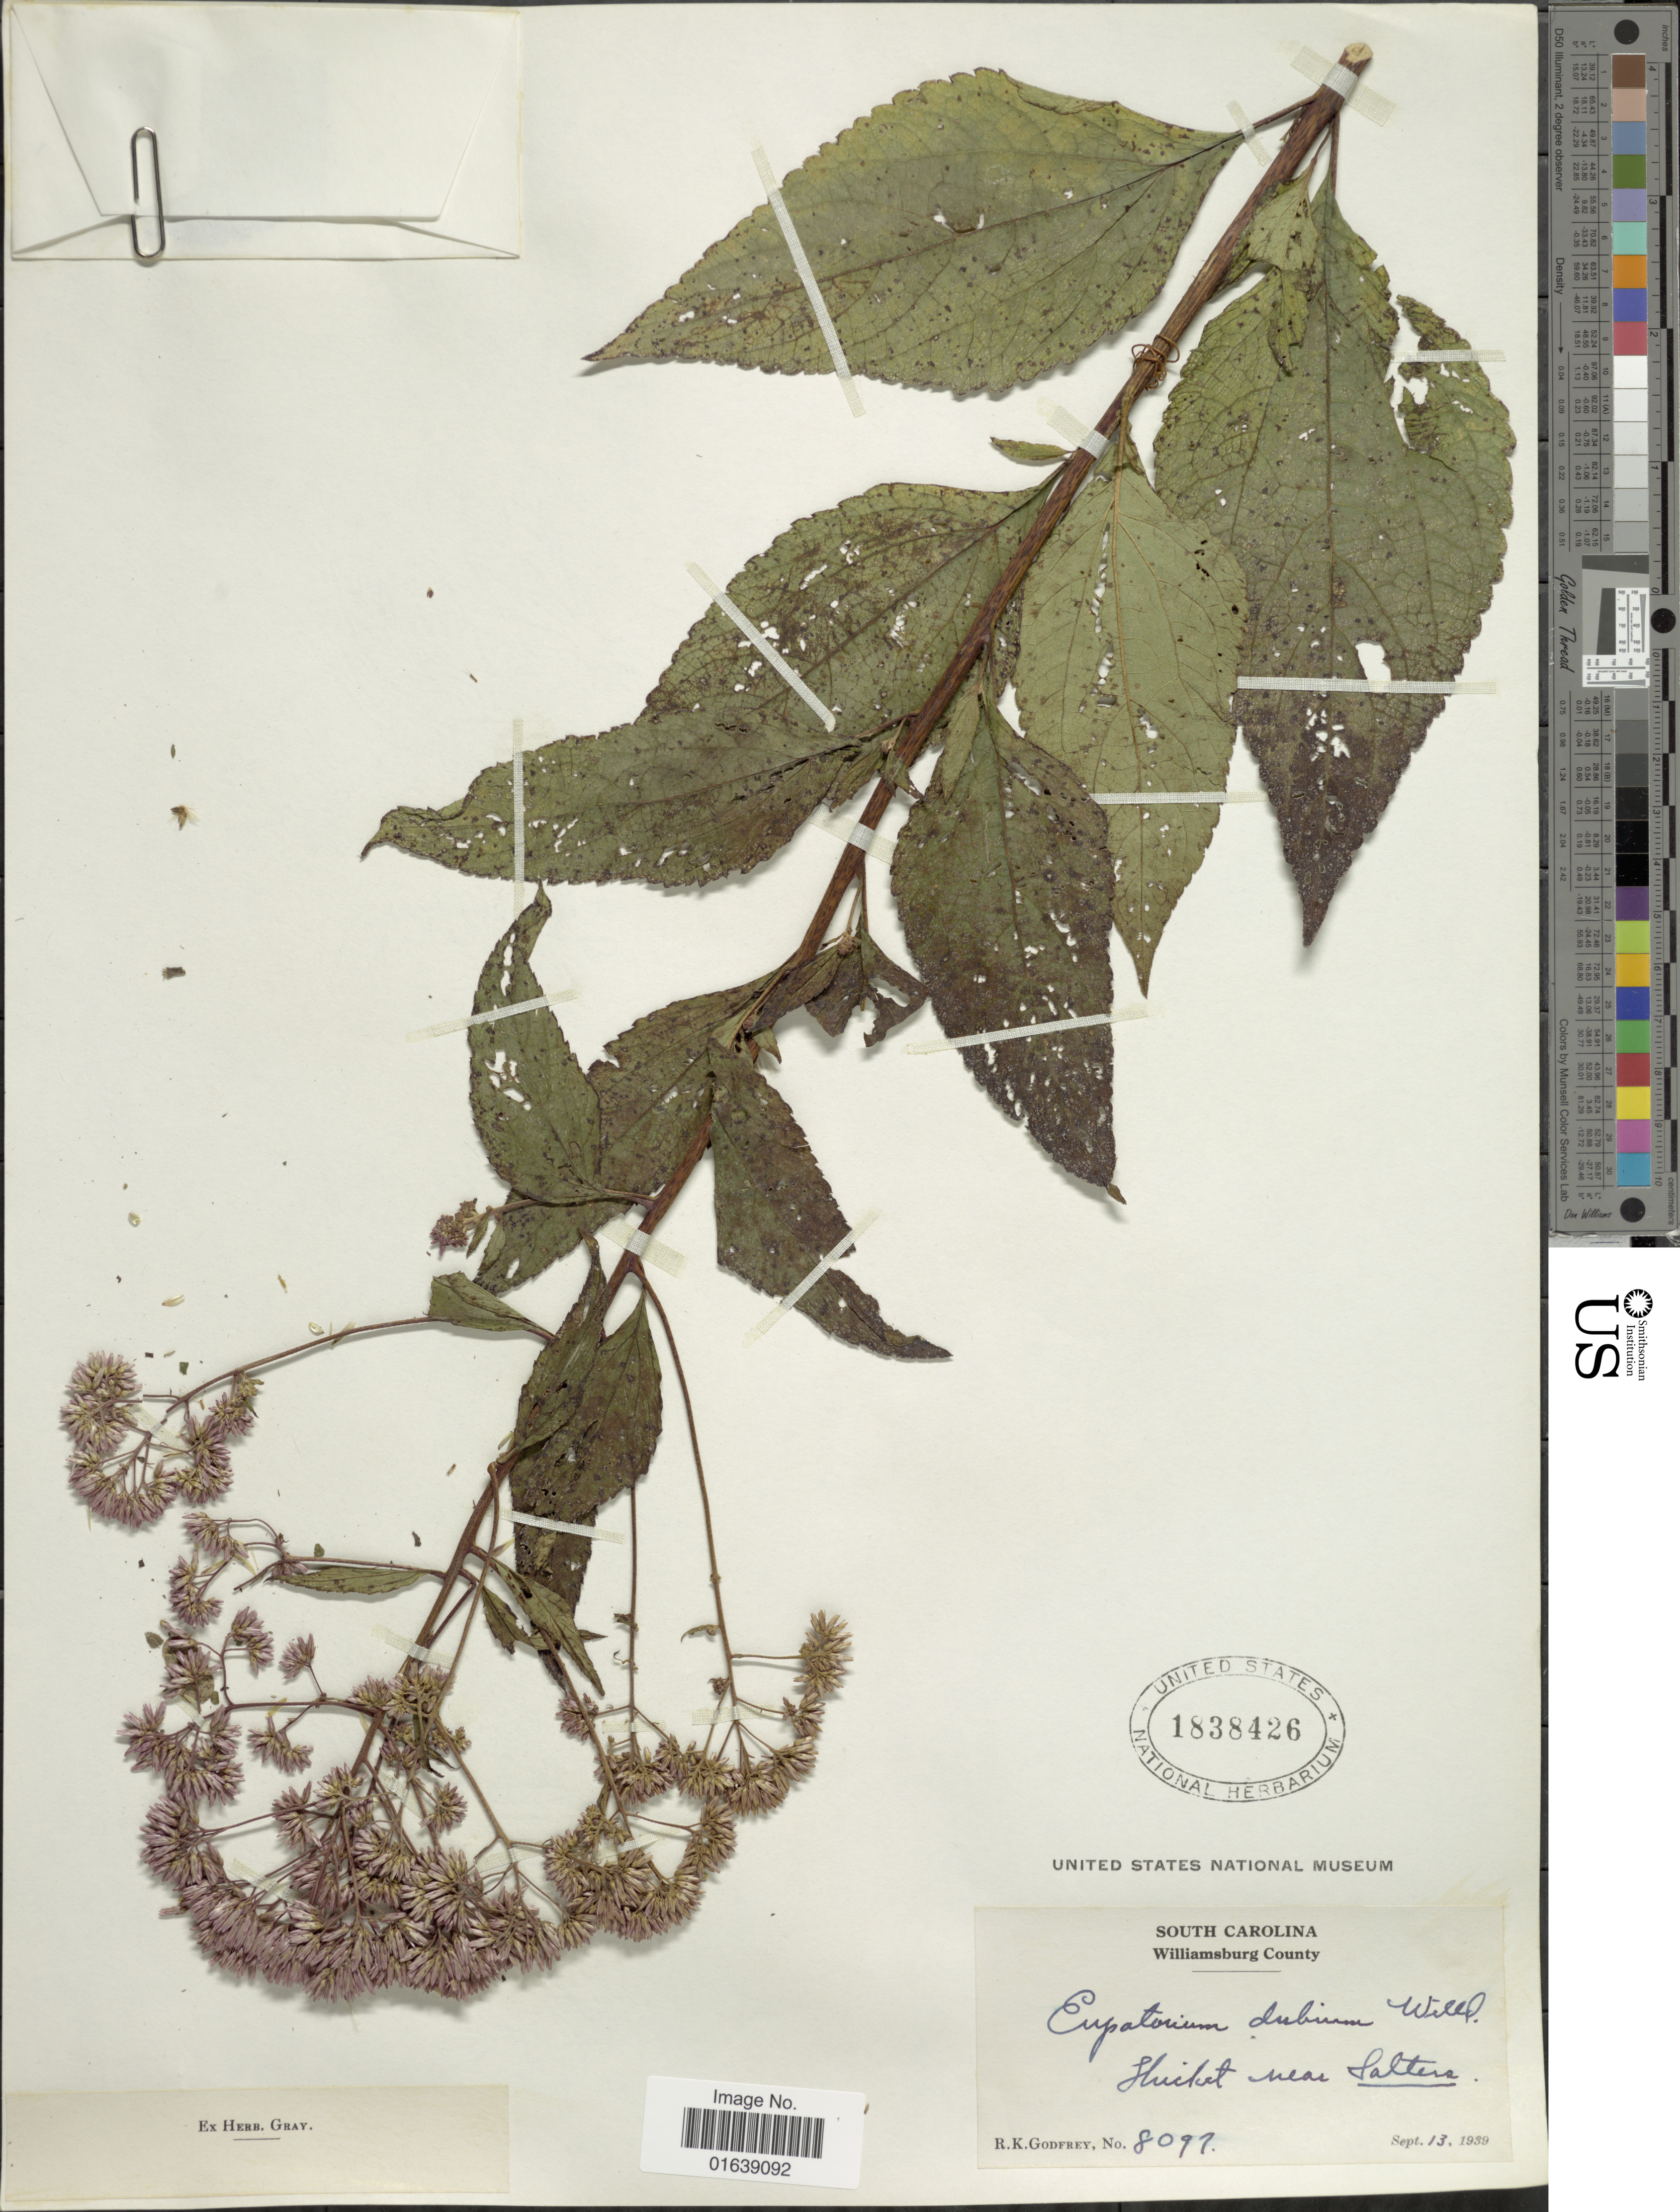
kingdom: Plantae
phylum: Tracheophyta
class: Magnoliopsida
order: Asterales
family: Asteraceae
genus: Eupatorium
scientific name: Eupatorium dubium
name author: Willd. ex Poir.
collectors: R. K. Godfrey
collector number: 8097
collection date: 1939-09-13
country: United States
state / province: North Carolina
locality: Williamsburg County. Thicket near Salters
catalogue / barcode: US 1838426